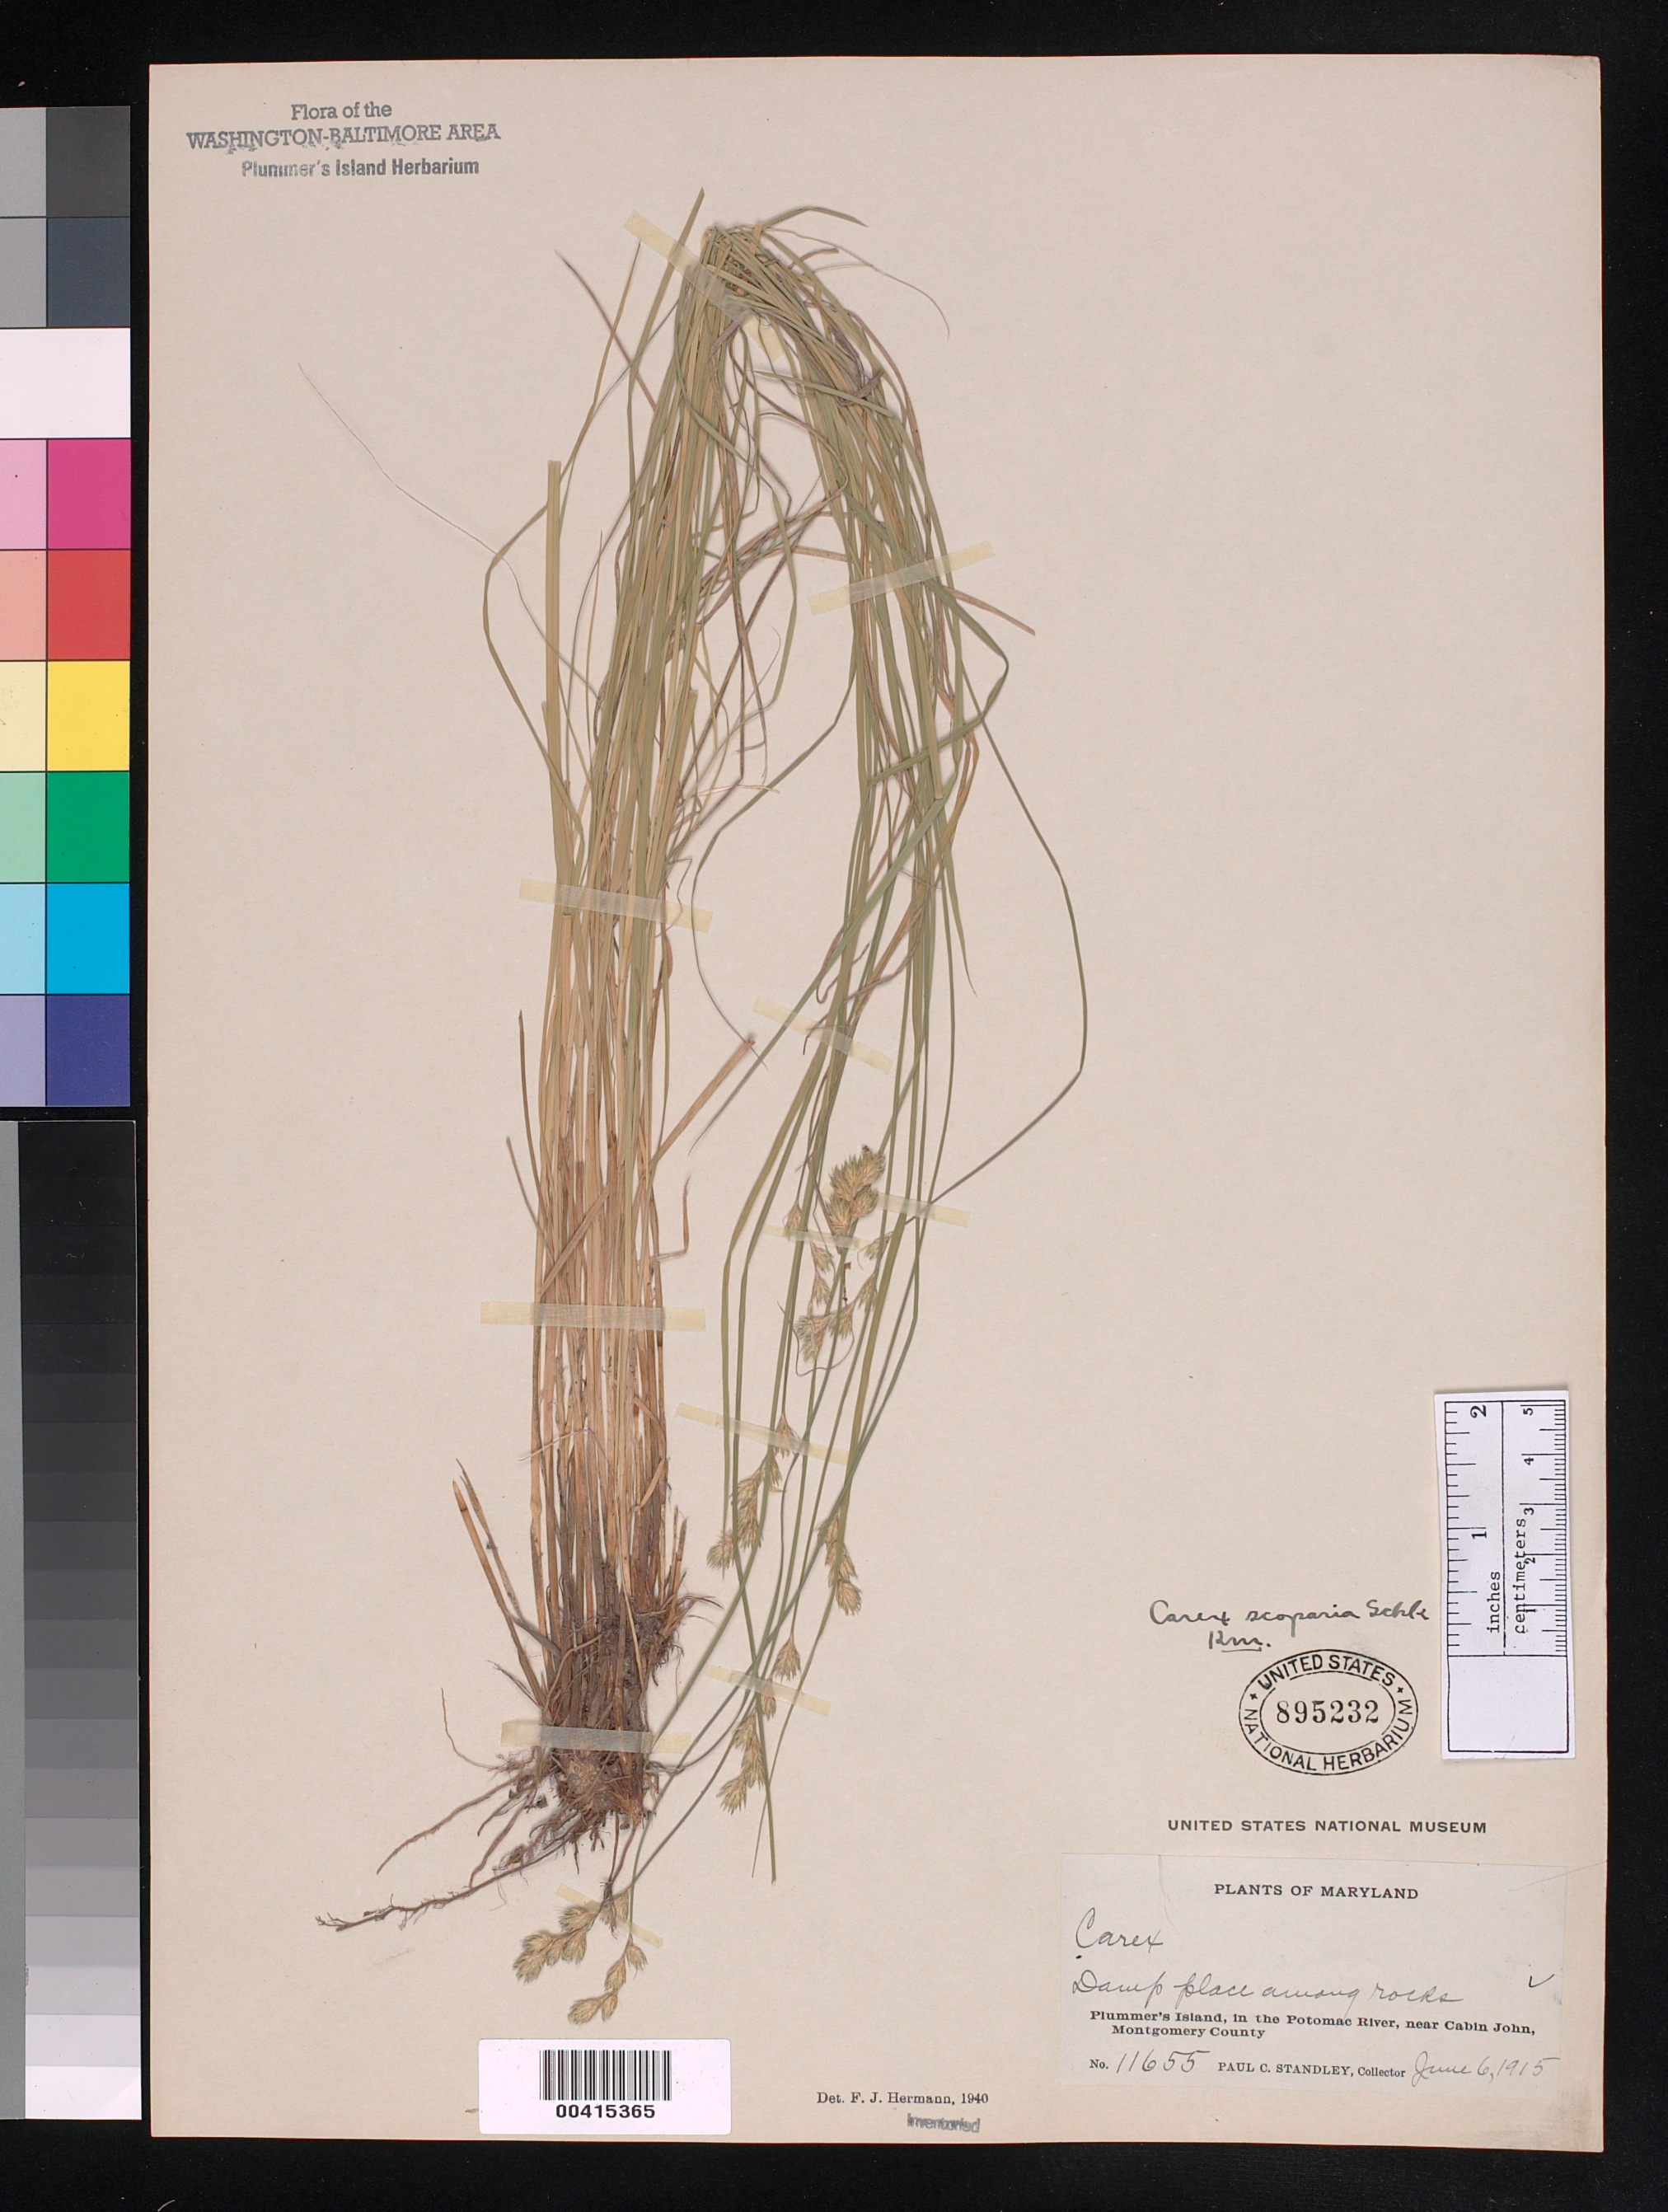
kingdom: Plantae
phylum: Tracheophyta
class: Liliopsida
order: Poales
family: Cyperaceae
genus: Carex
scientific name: Carex scoparia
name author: Schkuhr ex Willd.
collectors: P. C. Standley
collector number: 11655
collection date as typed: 06 Jun 1915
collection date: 1915-06-06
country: United States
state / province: Maryland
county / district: Montgomery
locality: Plummer's Island, mainland C. & O. Canal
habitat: Damp place among rocks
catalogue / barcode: US 895232